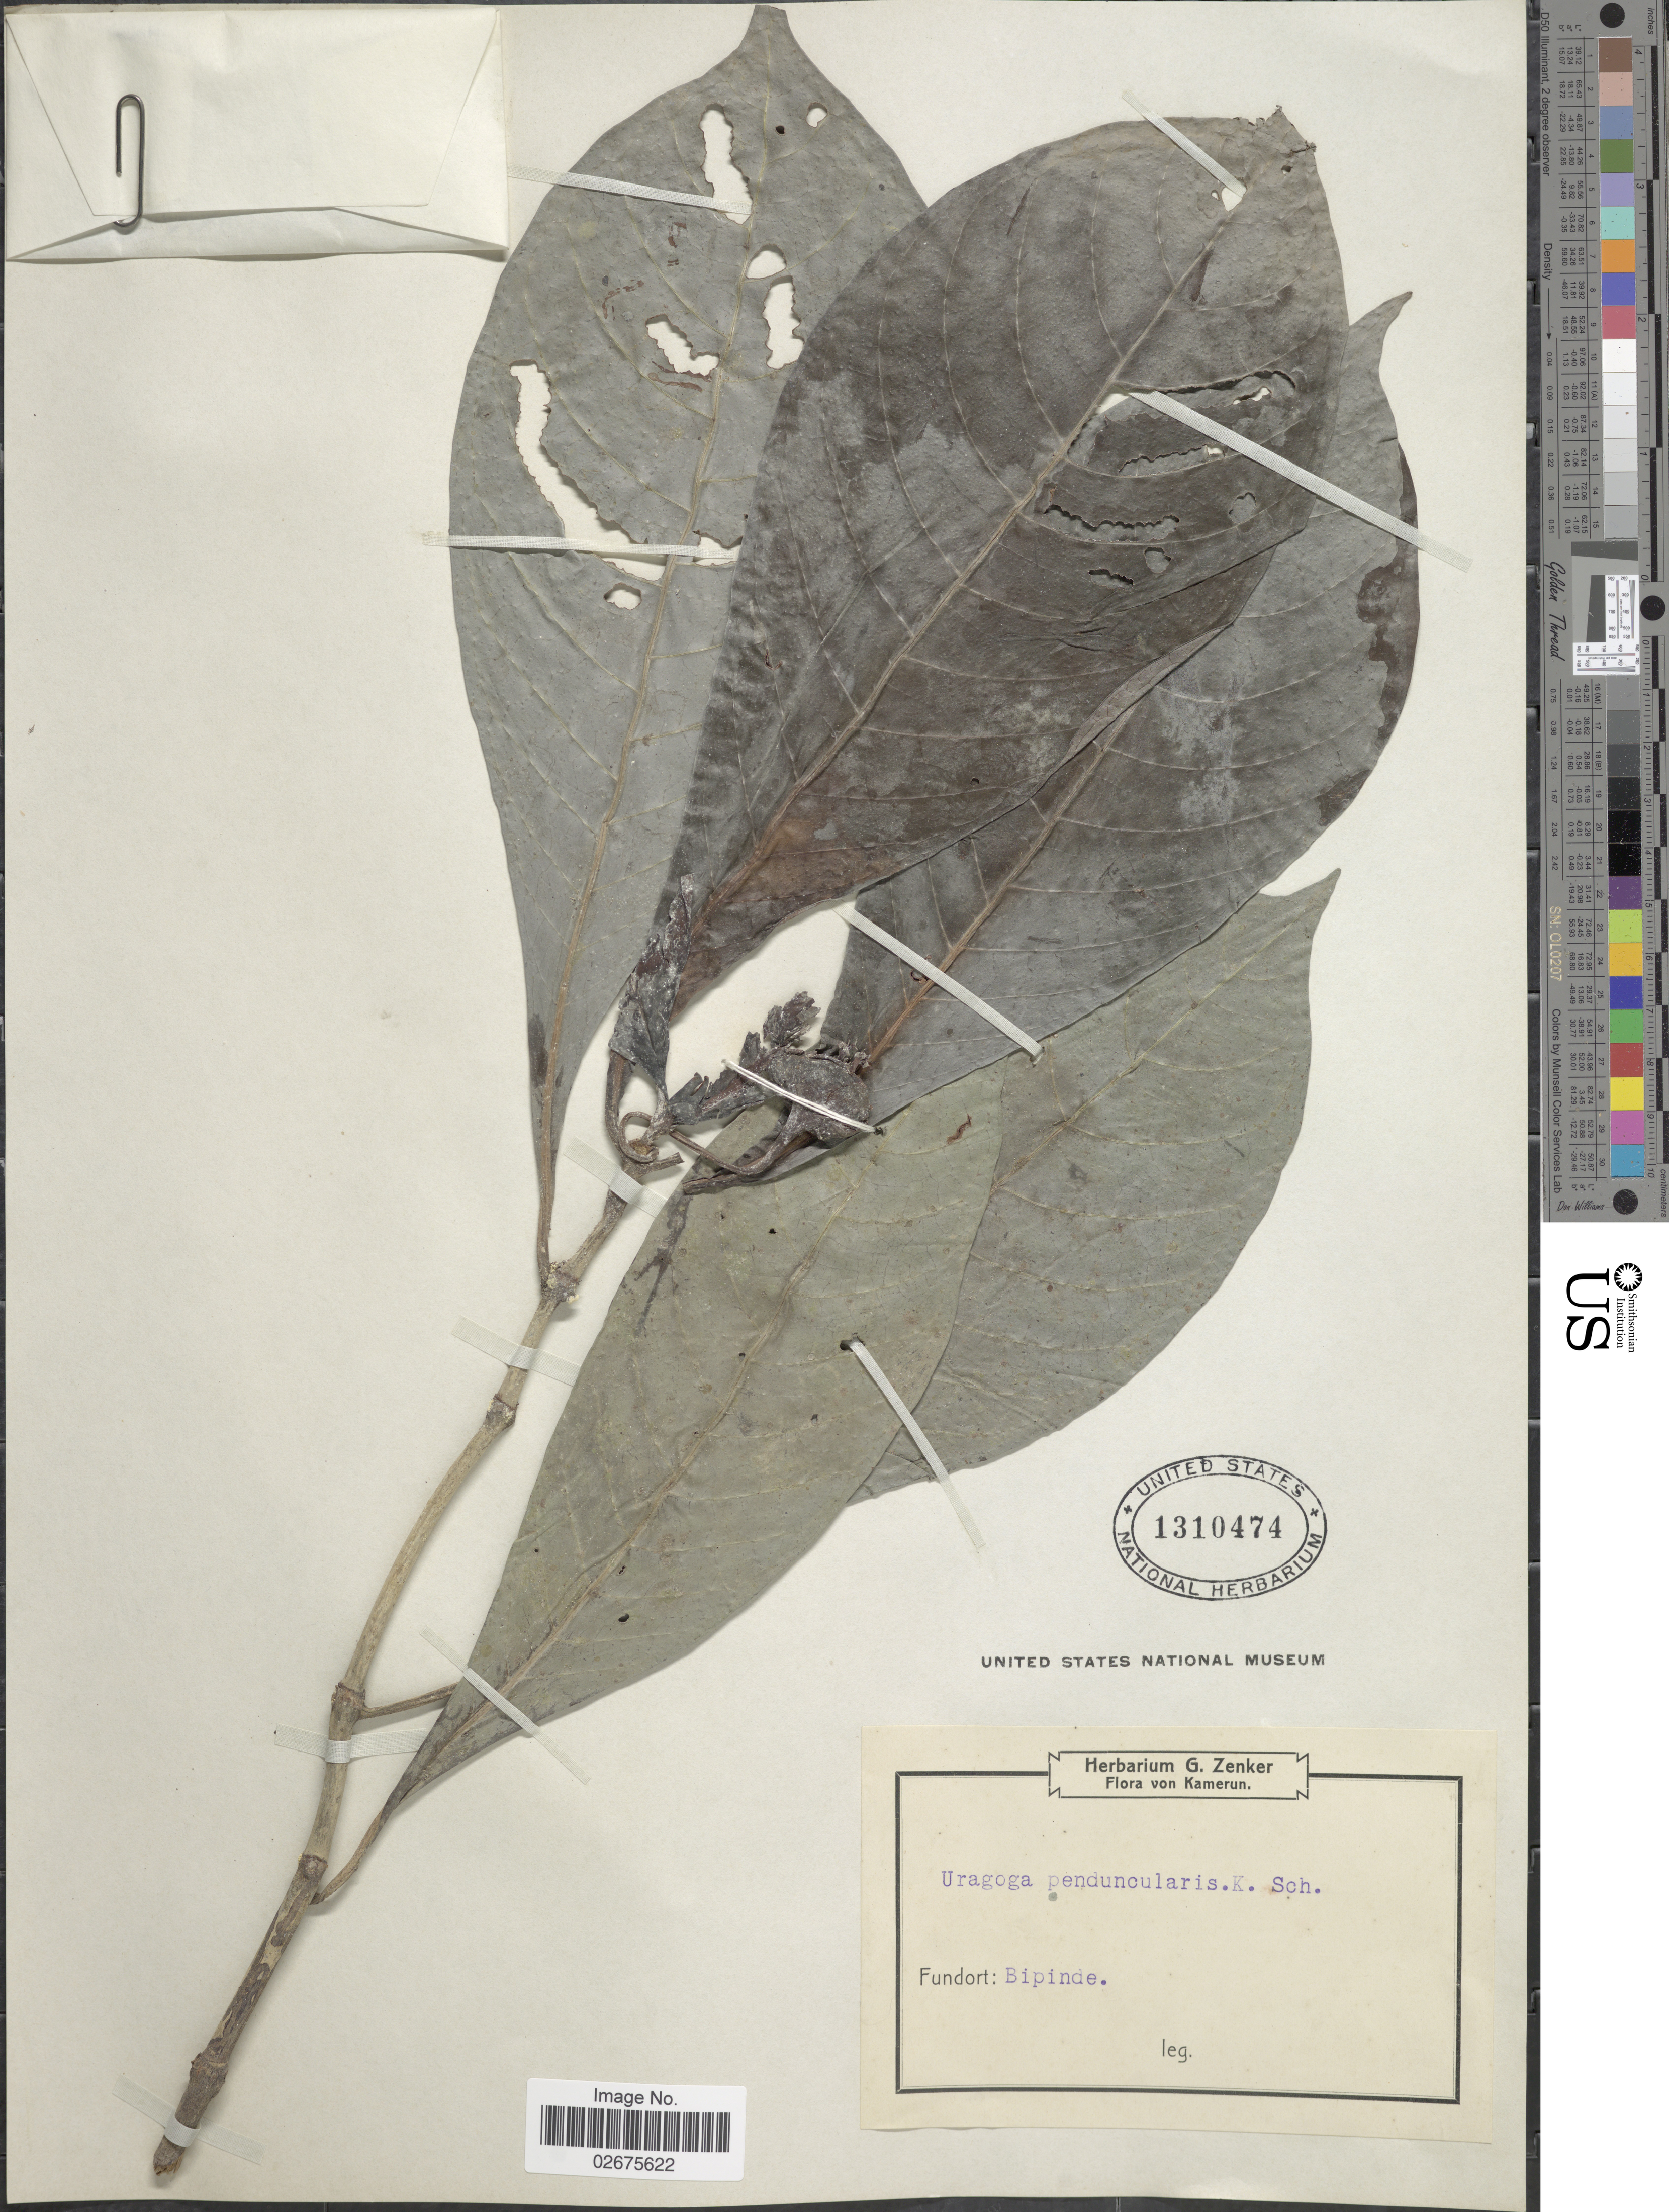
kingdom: Plantae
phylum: Tracheophyta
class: Magnoliopsida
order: Gentianales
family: Rubiaceae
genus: Uragoga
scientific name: Uragoga peduncularis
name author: (Salisb.) K. Schum.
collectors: Ex herb. G. Zenker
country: Cameroon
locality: Von Kamerun, Bipinde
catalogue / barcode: US 1310474